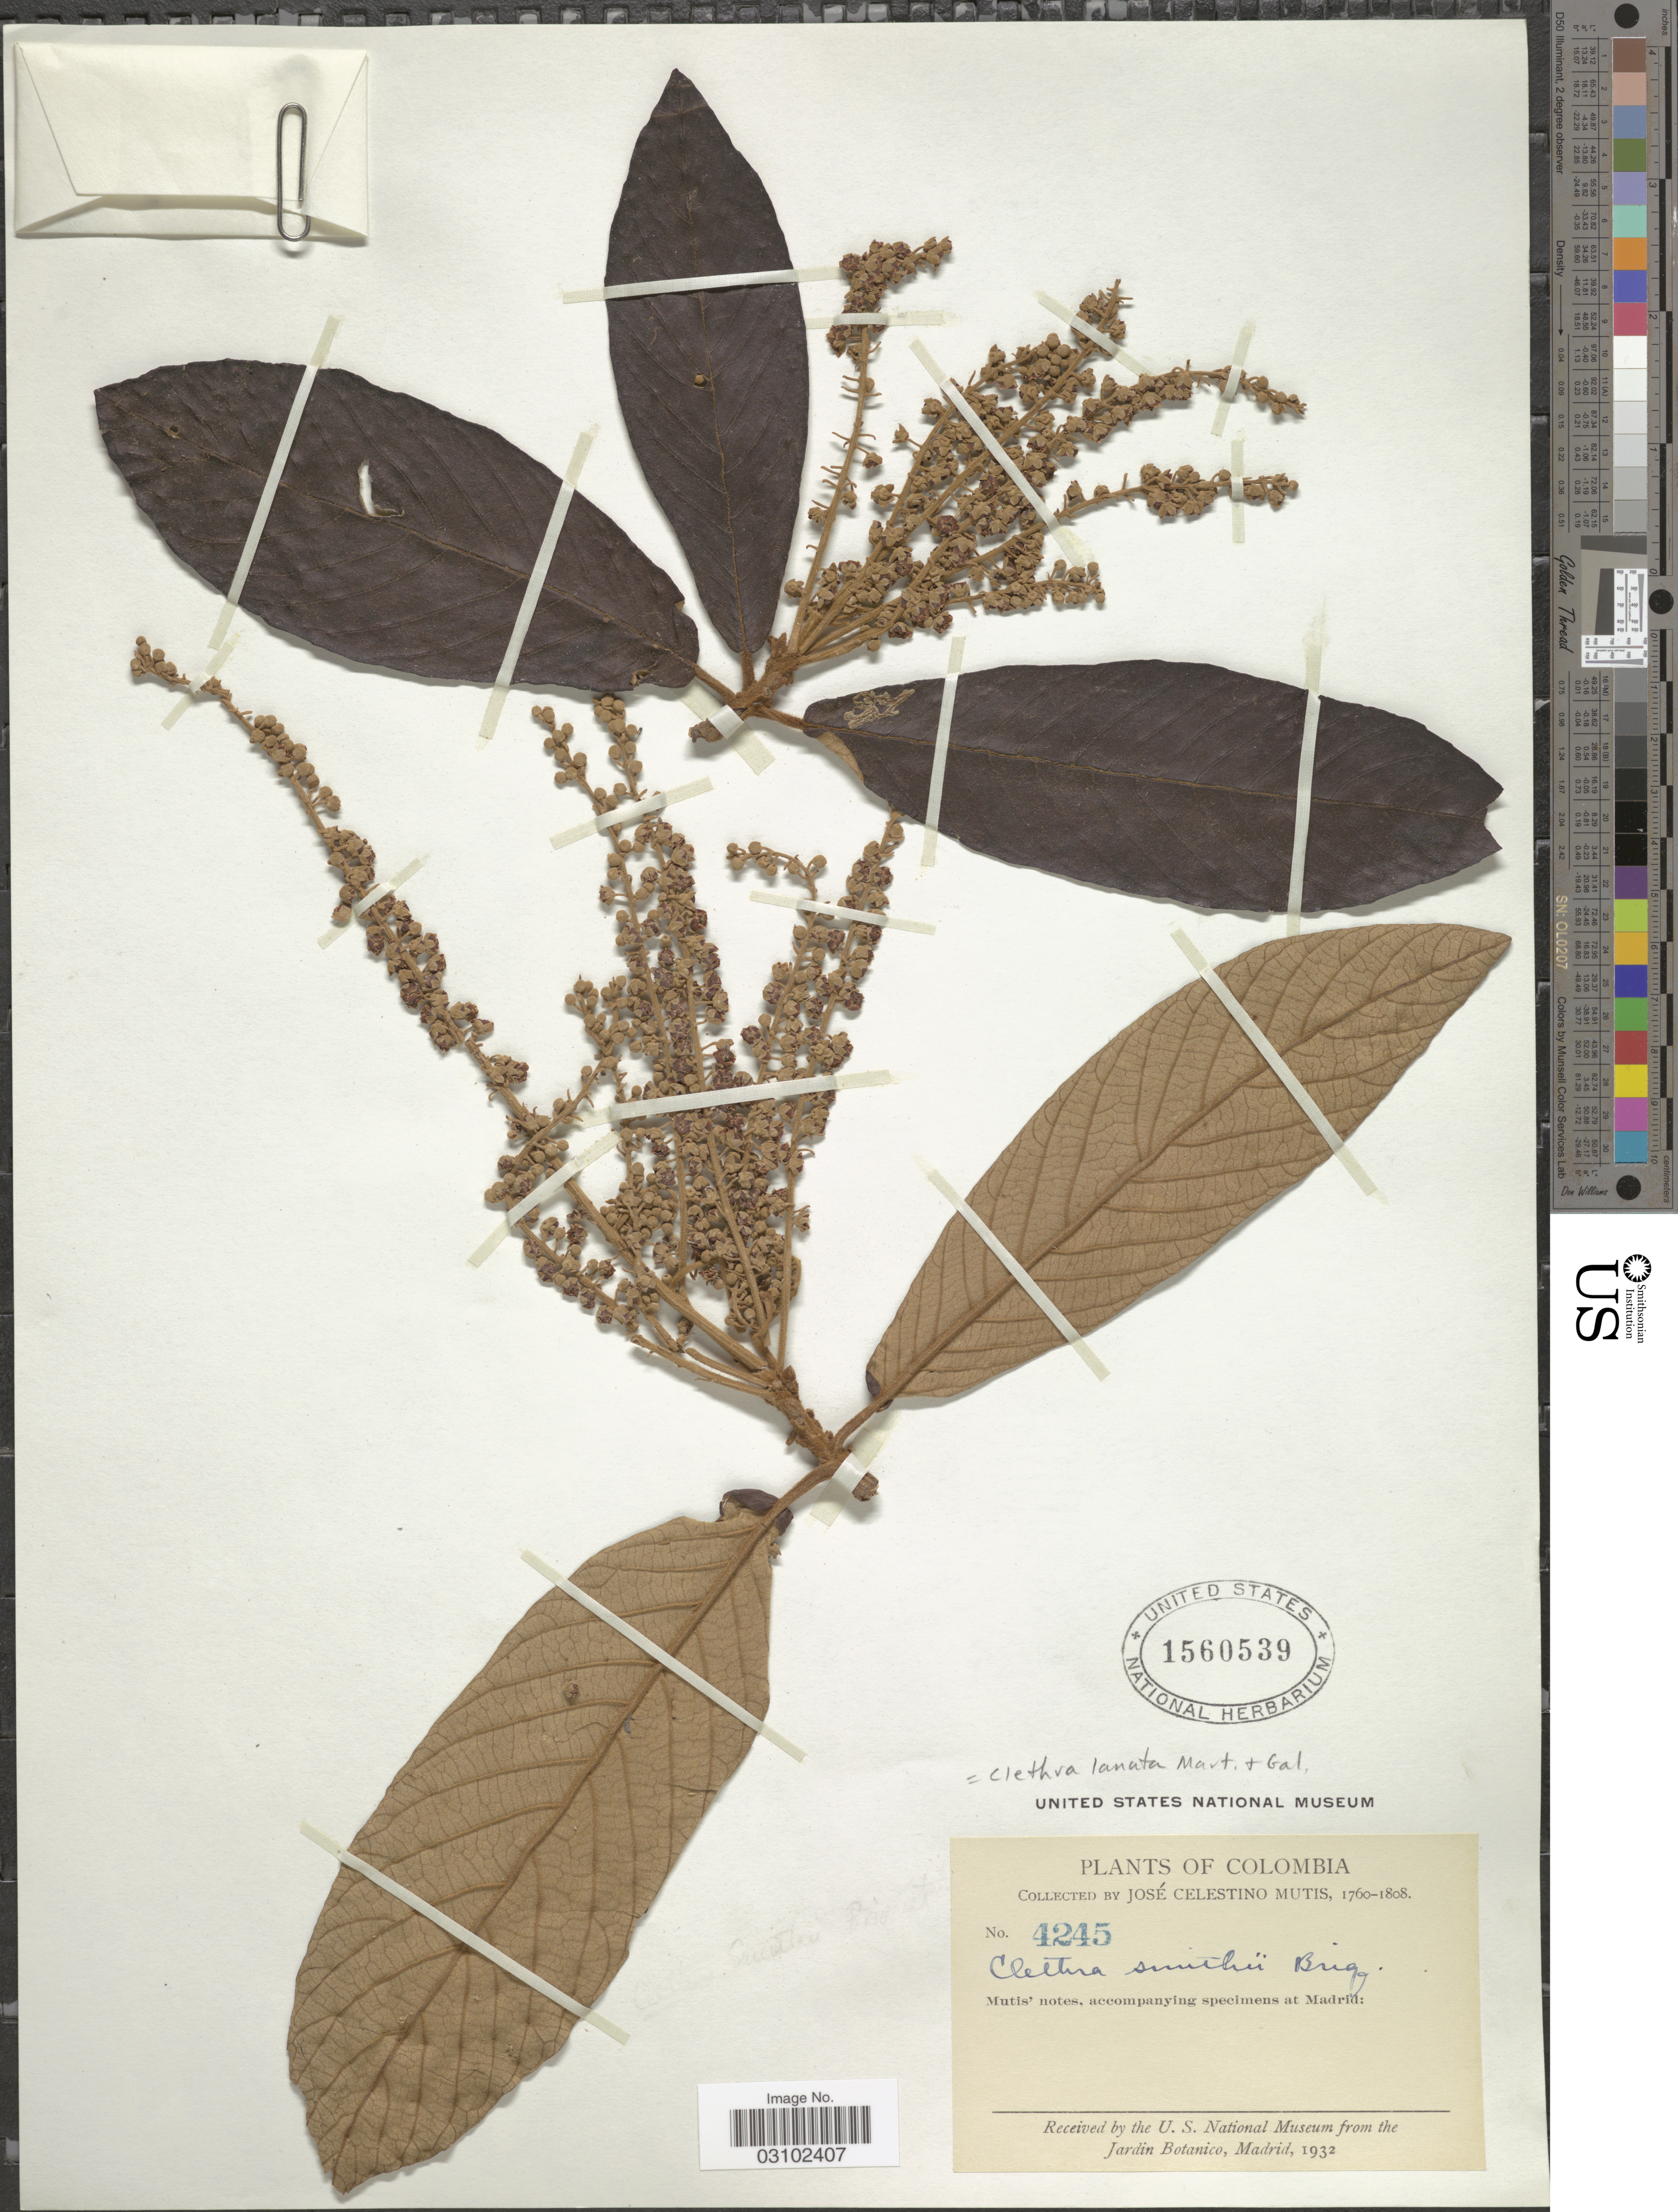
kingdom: Plantae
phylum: Tracheophyta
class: Magnoliopsida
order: Ericales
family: Clethraceae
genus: Clethra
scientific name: Clethra lanata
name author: M. Martens & Galeotti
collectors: J. C. B. Mutis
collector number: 4245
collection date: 1760/1808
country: Colombia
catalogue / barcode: US 1560539